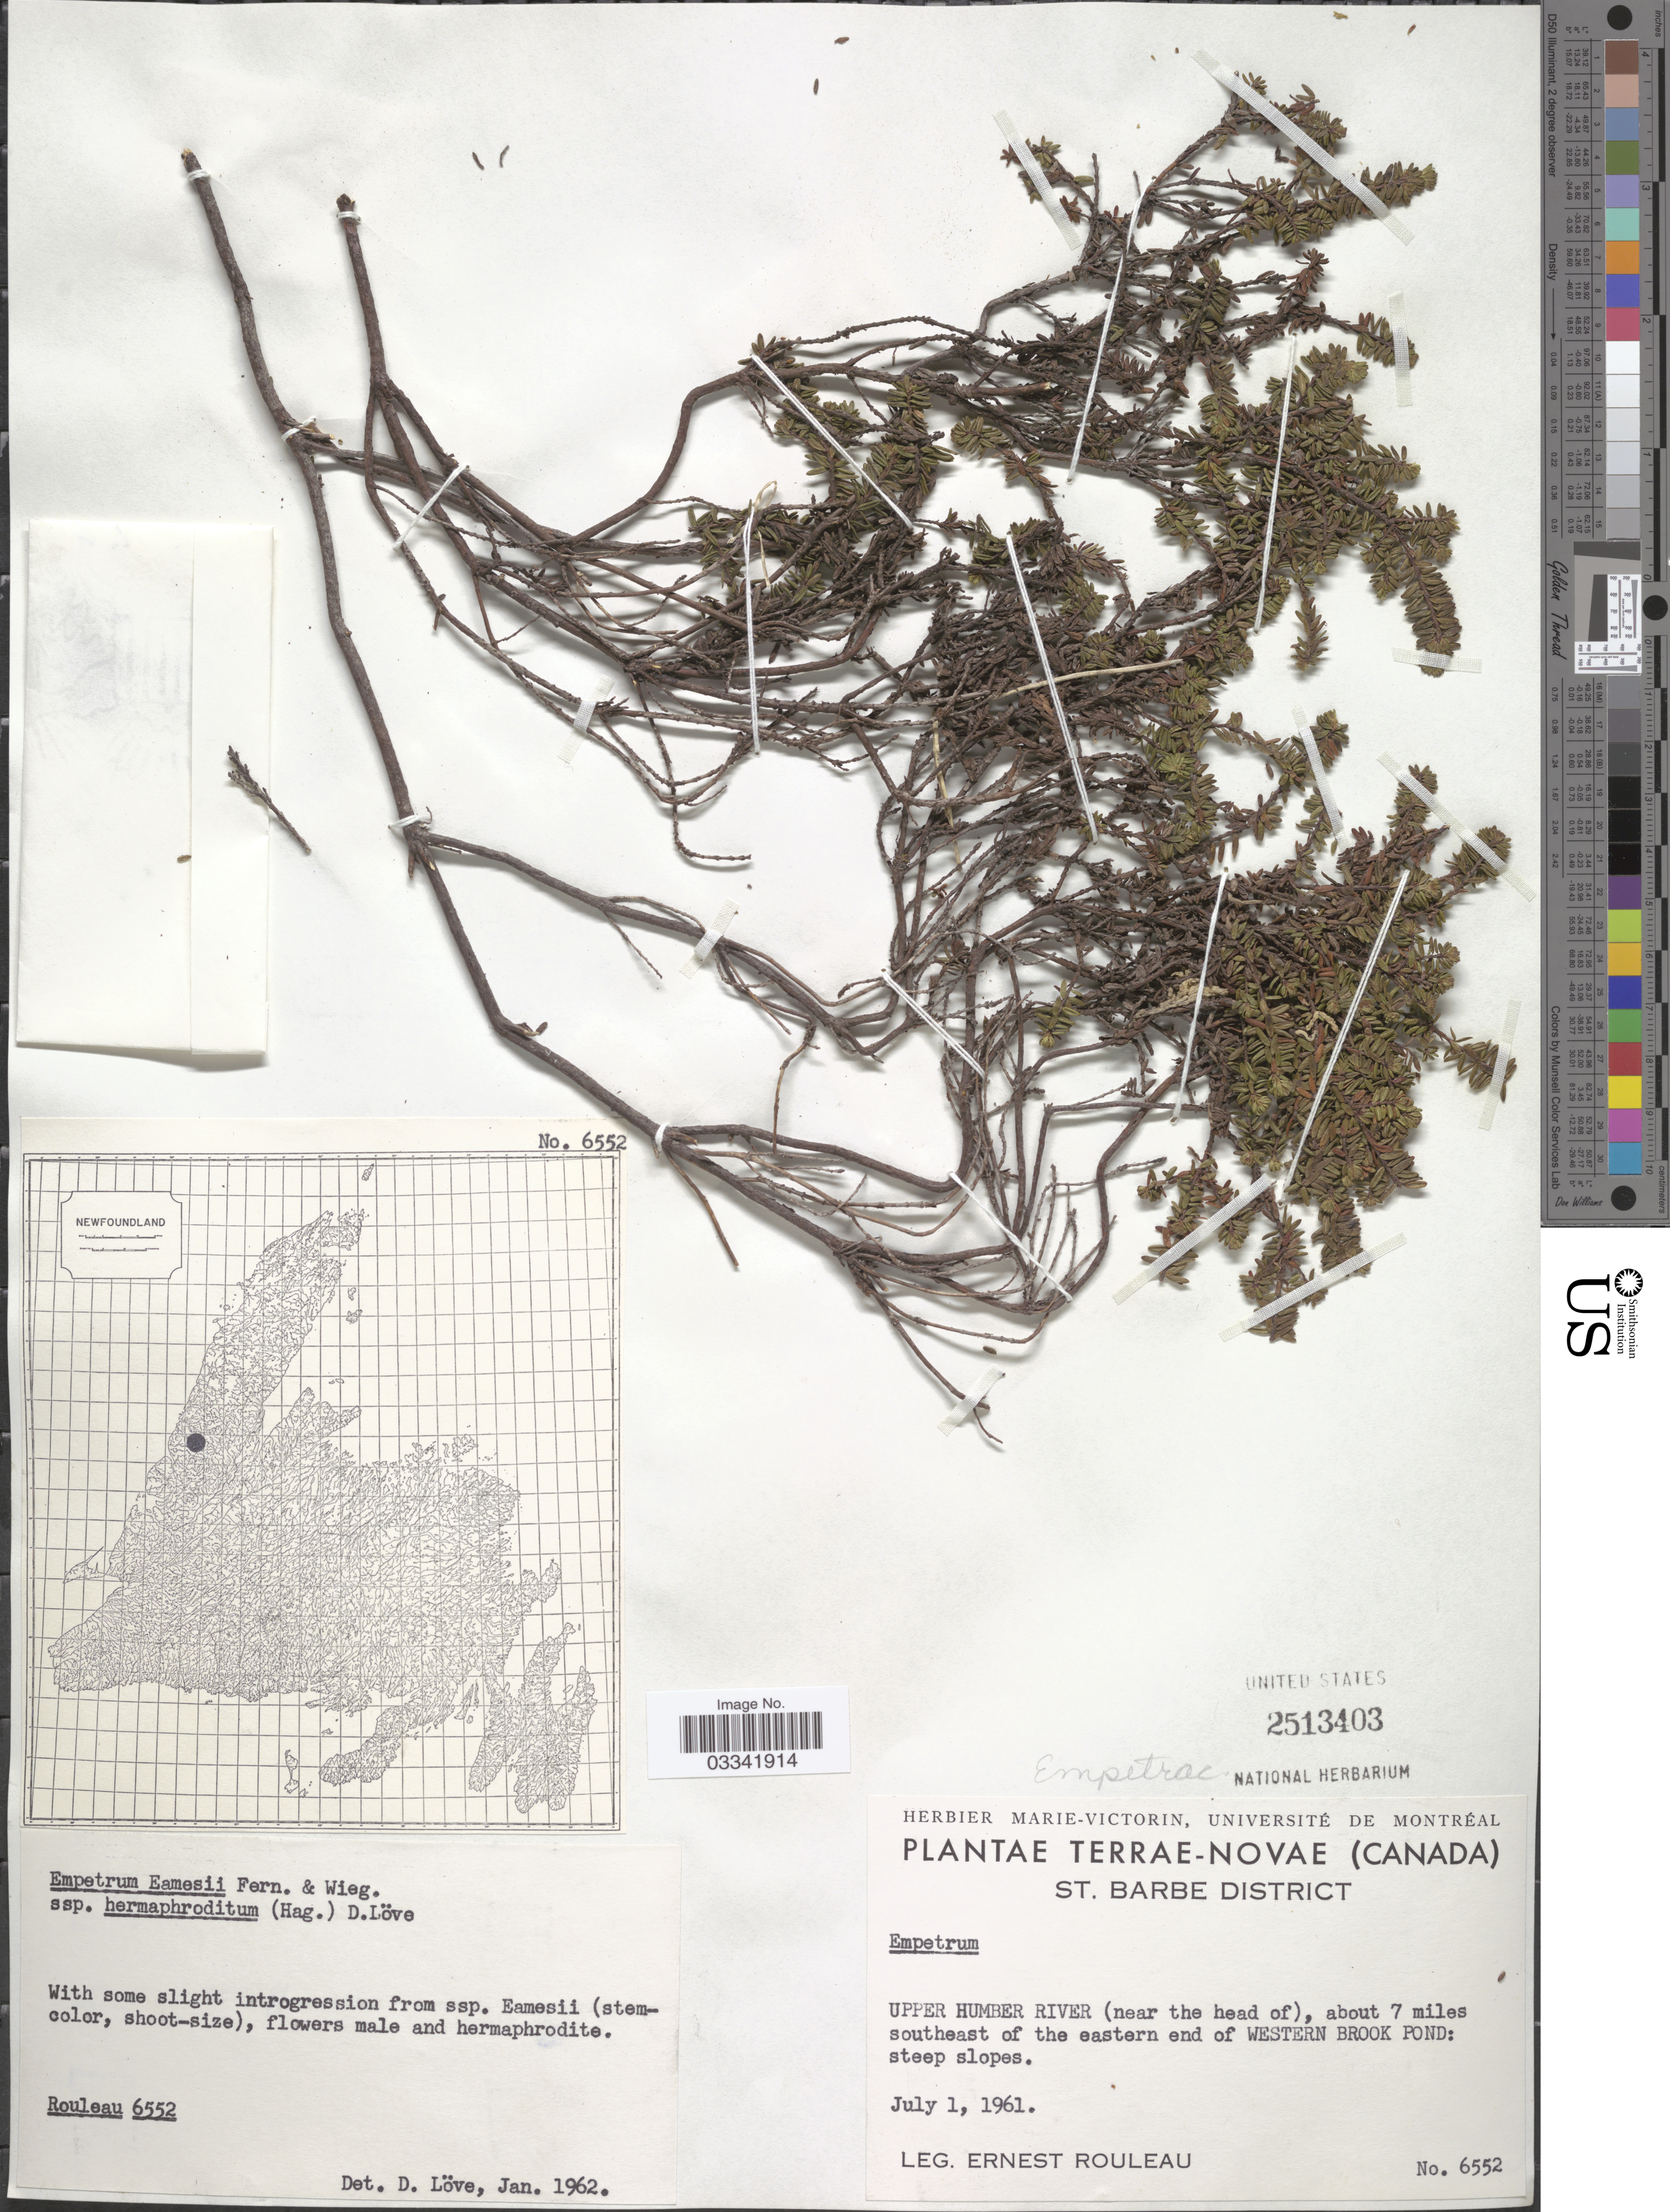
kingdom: Plantae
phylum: Tracheophyta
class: Magnoliopsida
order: Ericales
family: Ericaceae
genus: Empetrum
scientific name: Empetrum nigrum subsp. hermaphroditum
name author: (Hagerup) Böcher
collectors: E. Rouleau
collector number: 6552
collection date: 1961-07-01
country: Canada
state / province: Newfoundland and Labrador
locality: Terrae-Novae, St. Barbe District, Upper Humber River (near the head of), about 7 miles southeast of the eastern end of Western Brook Pond.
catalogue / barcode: US 2513403